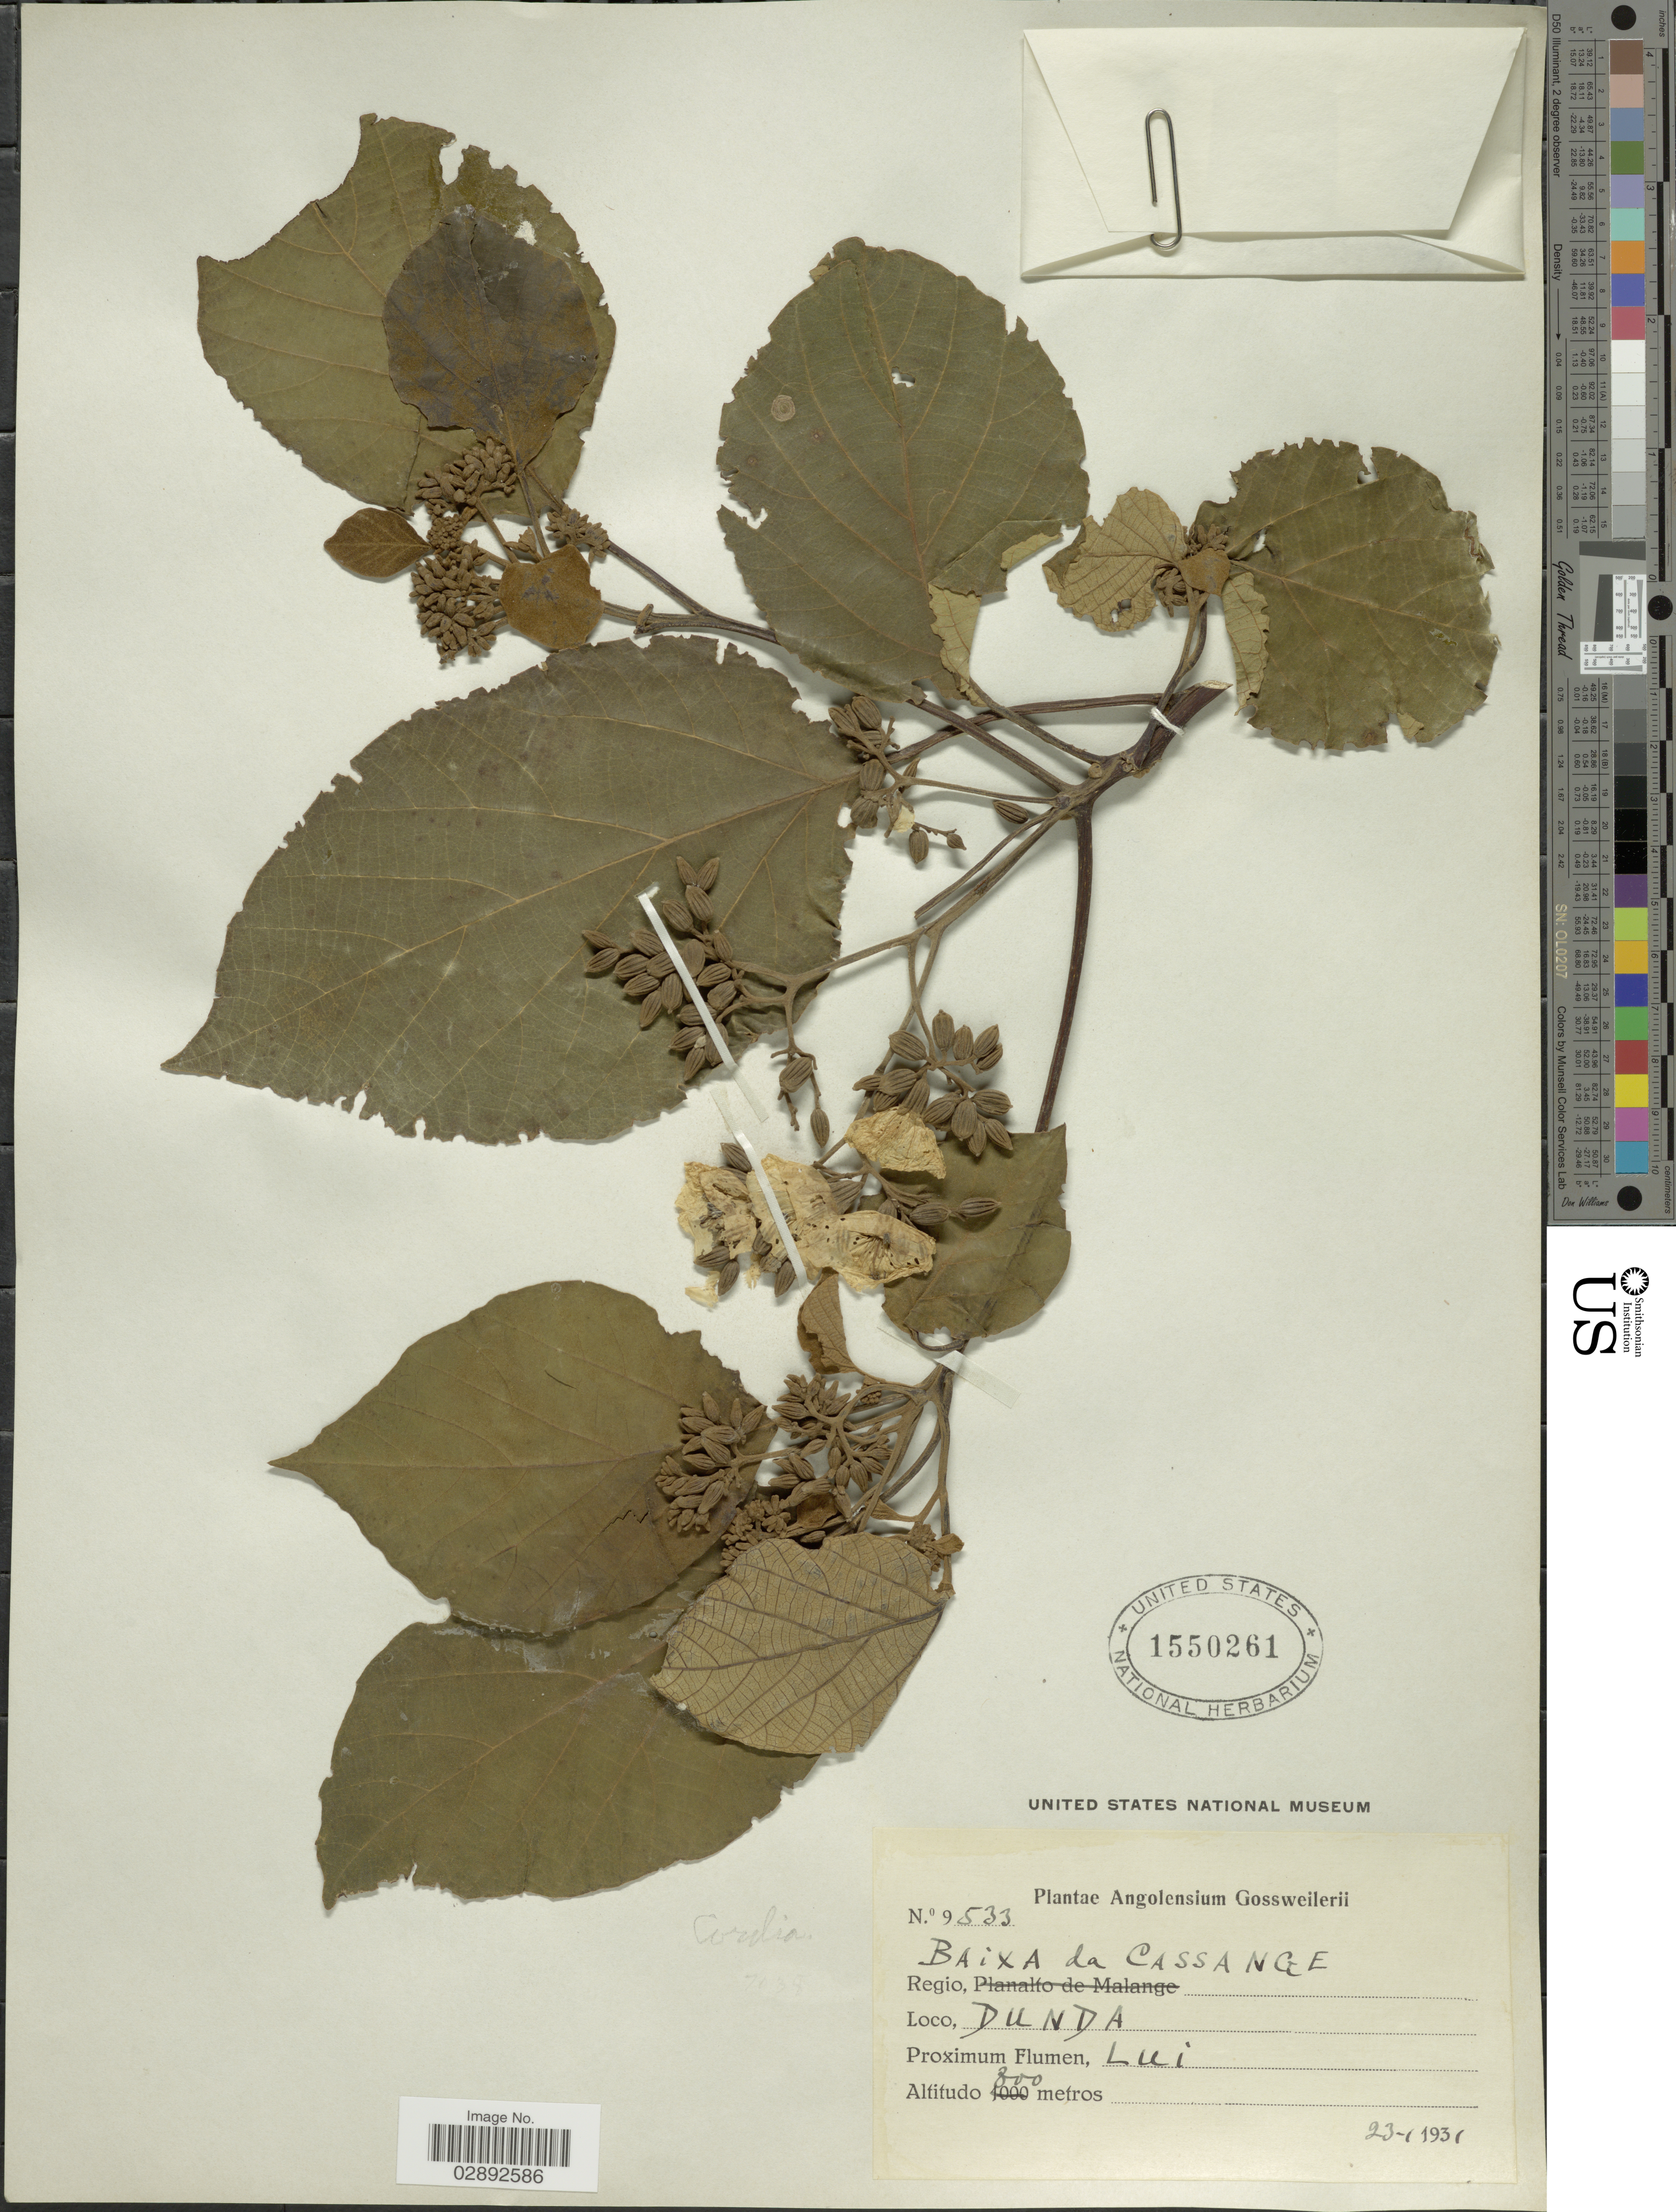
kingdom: Plantae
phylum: Tracheophyta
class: Magnoliopsida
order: Boraginales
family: Cordiaceae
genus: Cordia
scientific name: Cordia sp.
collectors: J. Gossweiler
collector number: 9533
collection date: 1931-01-23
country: Angola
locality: Regio, Baixa da Cassange. Dunda. Proximun Flumen, Lui. Angolensium.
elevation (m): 800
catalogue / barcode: US 1550261